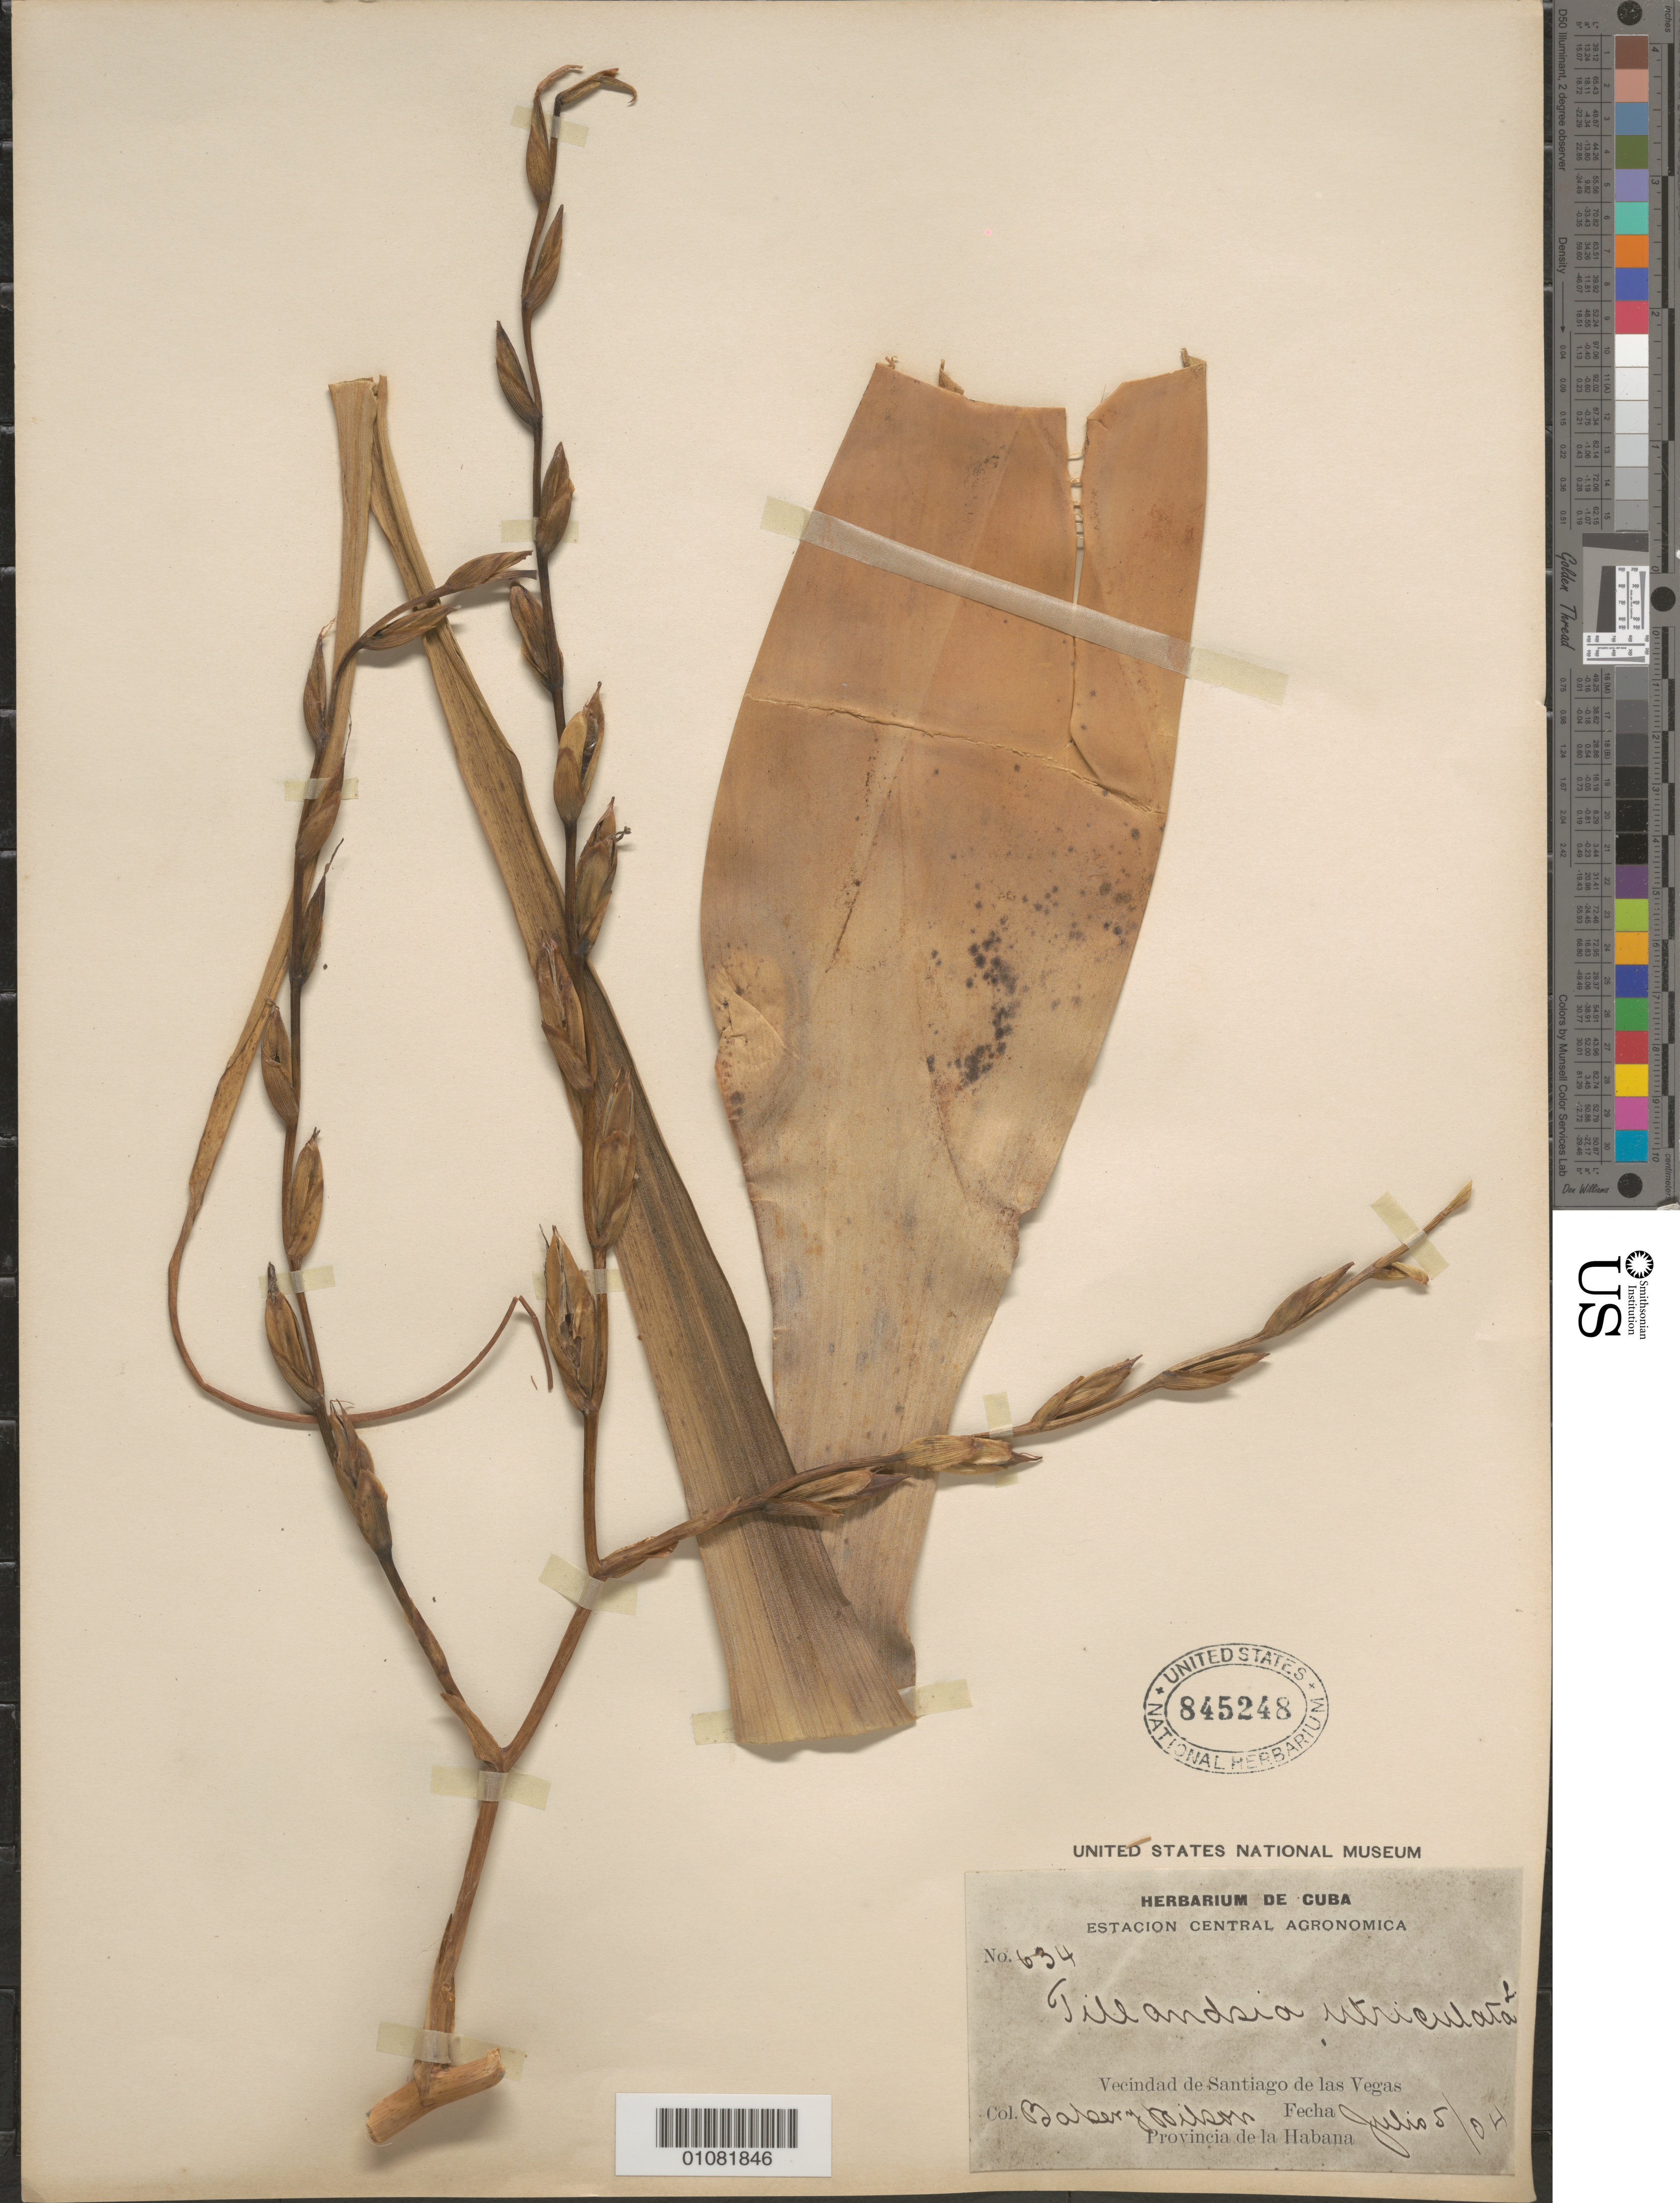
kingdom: Plantae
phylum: Tracheophyta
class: Liliopsida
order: Poales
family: Bromeliaceae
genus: Tillandsia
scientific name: Tillandsia utriculata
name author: L.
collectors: B. Wilson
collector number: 634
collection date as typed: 05 Jul 1904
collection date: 1904-07-05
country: Cuba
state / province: La Habana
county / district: Municipio Boyeros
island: Cuba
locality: Santiago de las Vegas (vecindad de)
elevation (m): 97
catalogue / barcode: US 845248